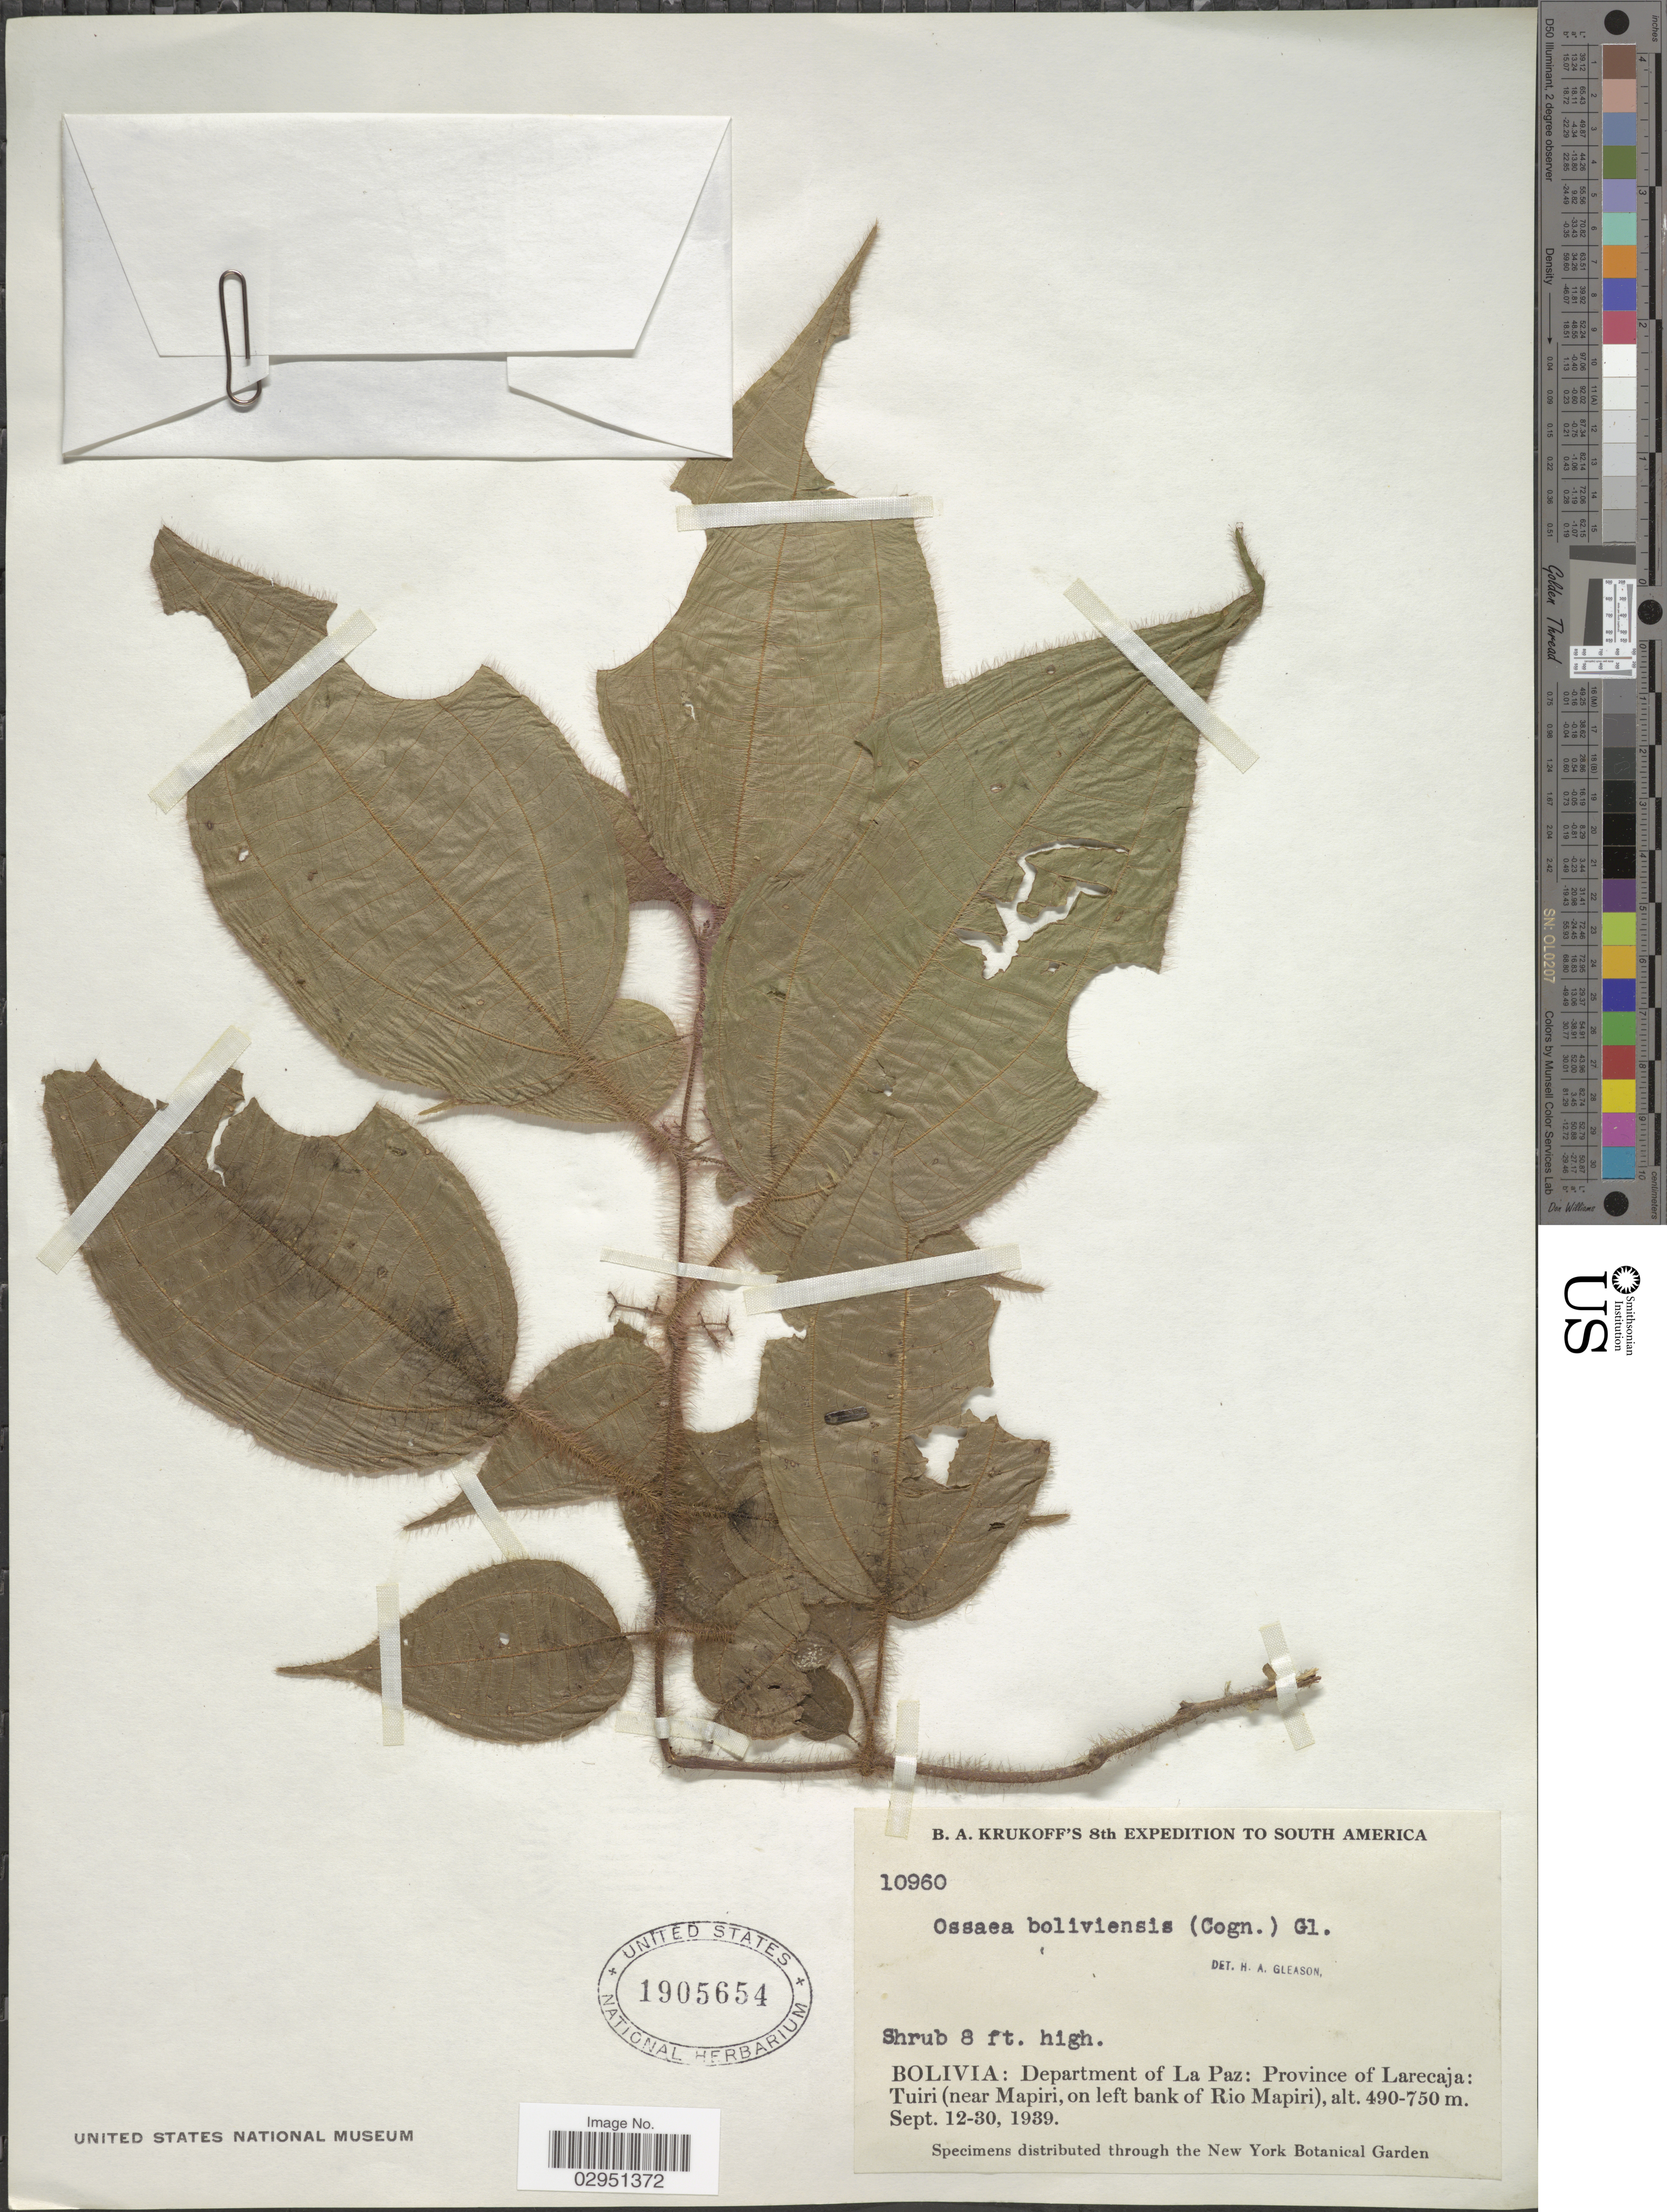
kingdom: Plantae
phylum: Tracheophyta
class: Magnoliopsida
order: Myrtales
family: Melastomataceae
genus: Ossaea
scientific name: Ossaea boliviensis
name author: (Cogn.) Gleason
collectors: B. A. Krukoff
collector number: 10960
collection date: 1939-09-12/1939-09-30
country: Bolivia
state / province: La Paz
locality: Department of La Paz: Province of Larecaja: Tuiri (near Mapiri, on left bank of Rio Mapiri).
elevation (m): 490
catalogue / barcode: US 1905654